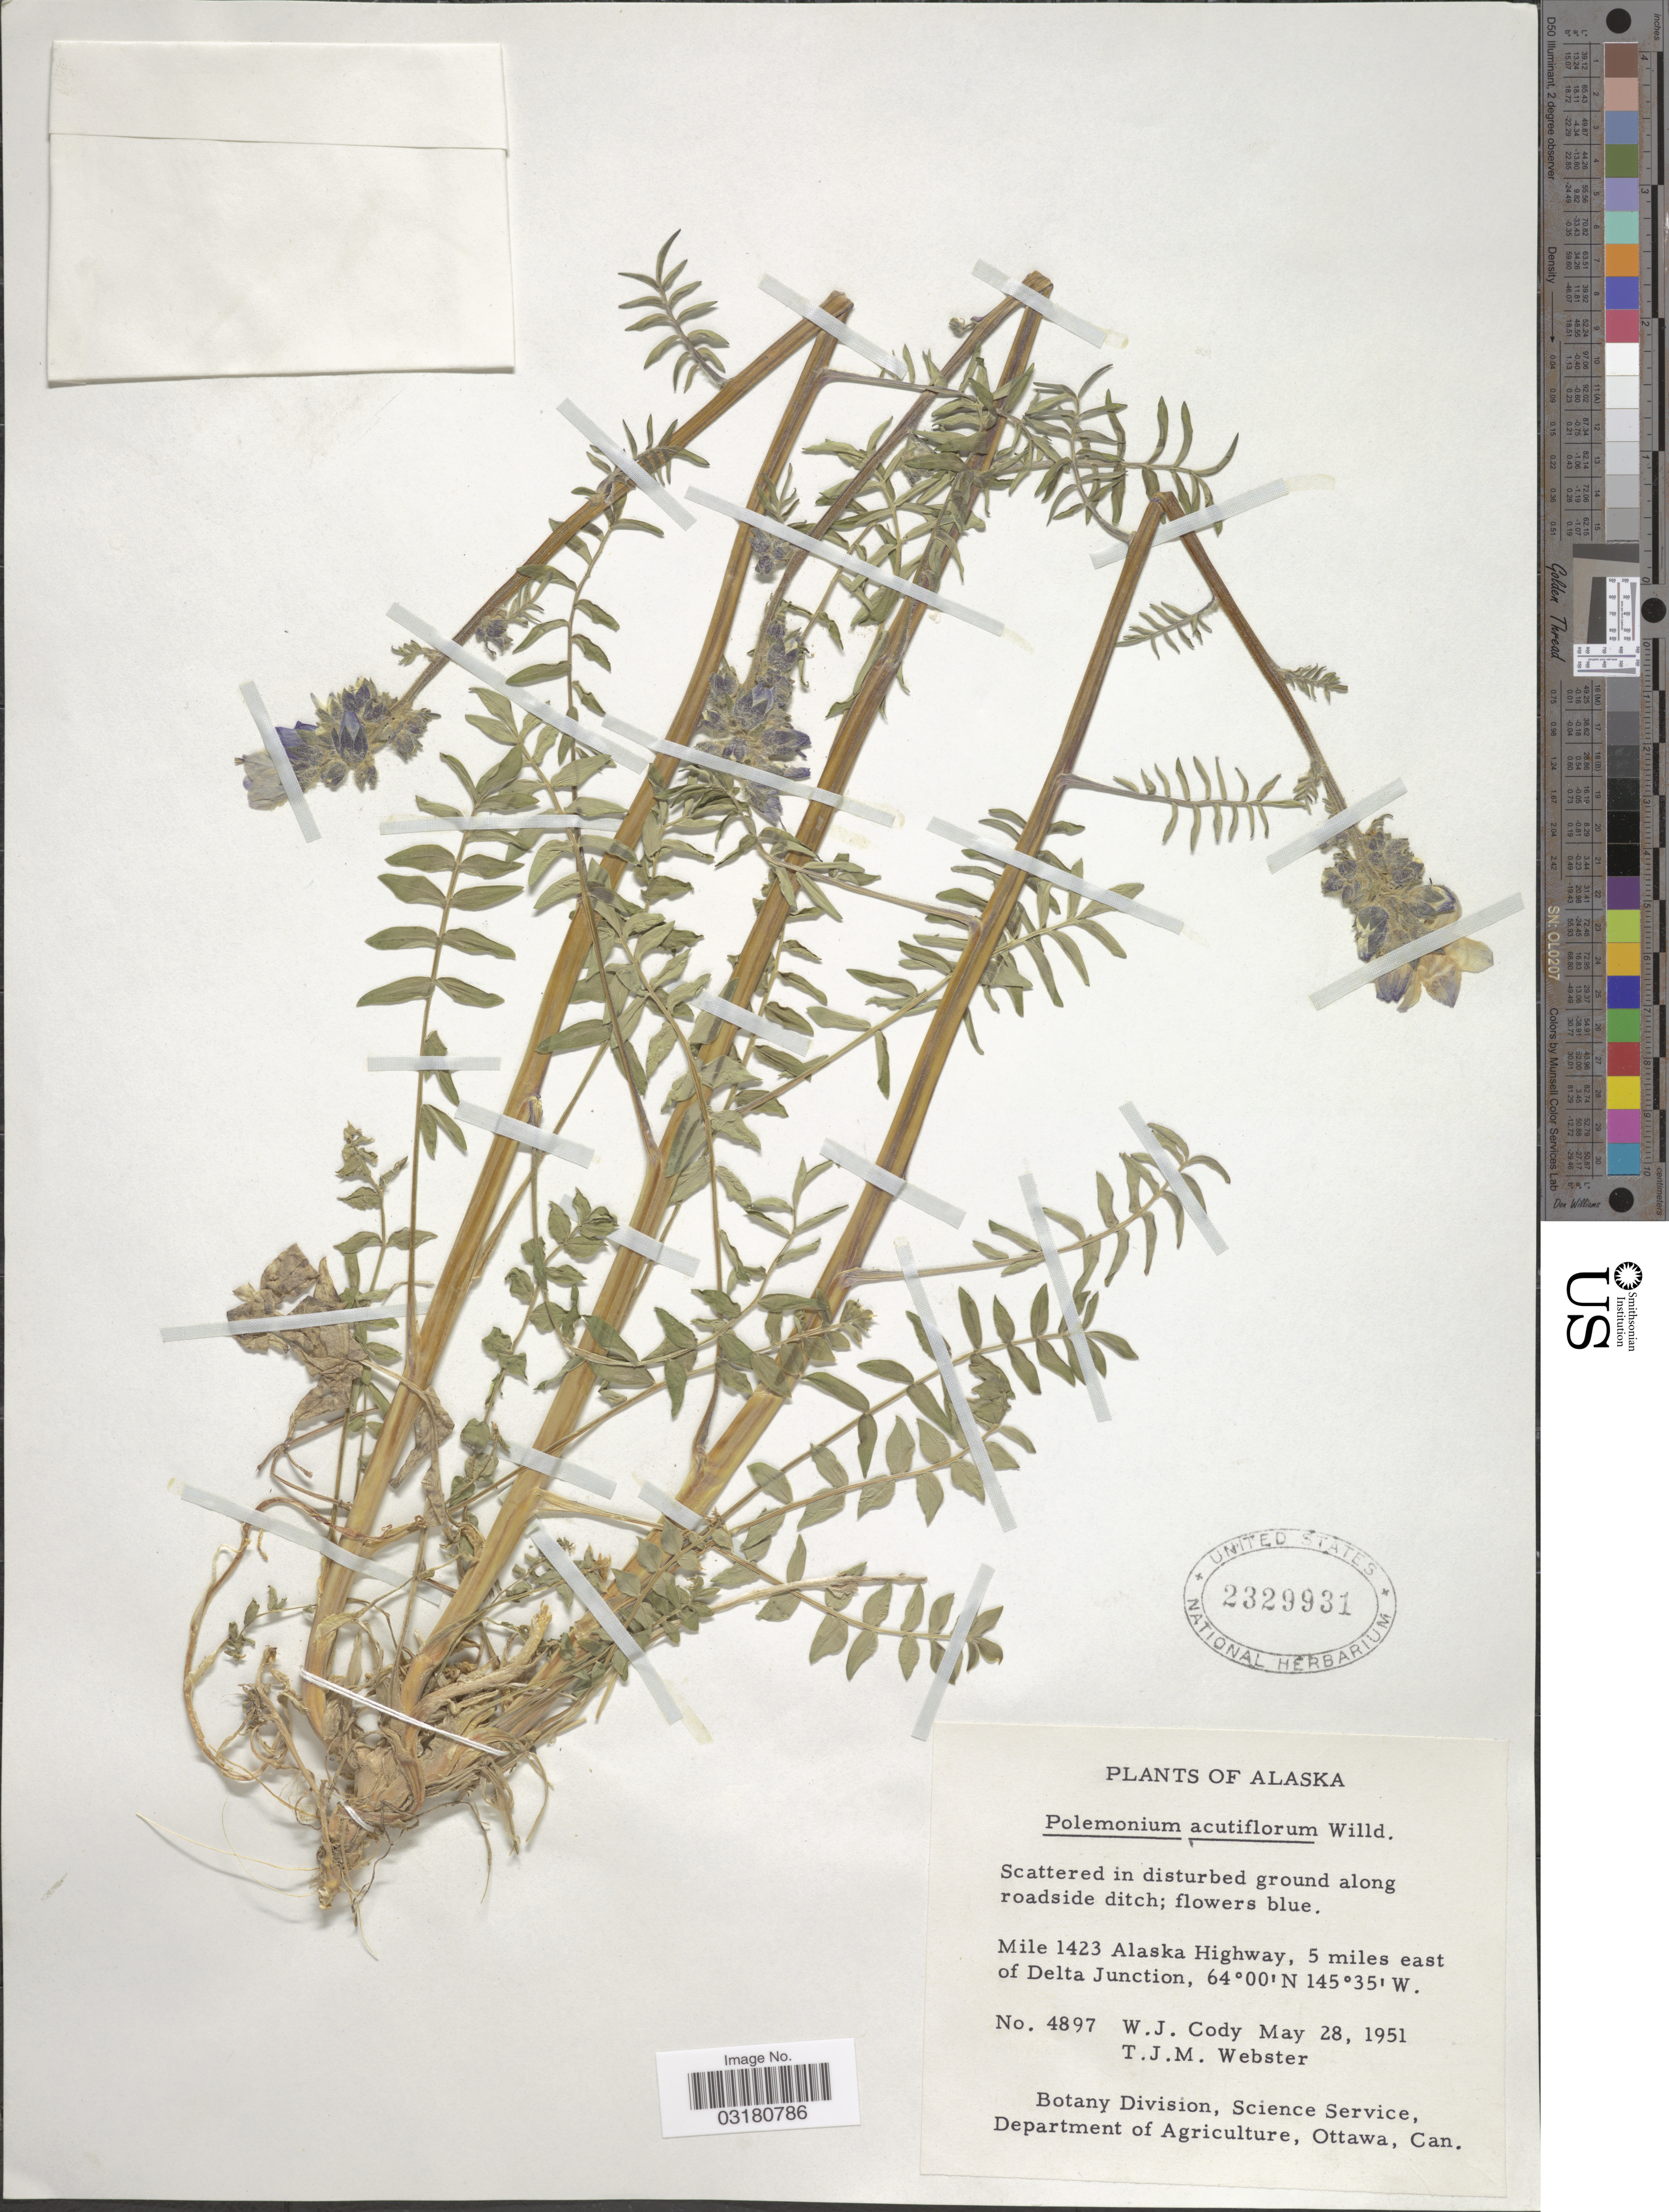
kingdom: Plantae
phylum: Tracheophyta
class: Magnoliopsida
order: Ericales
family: Polemoniaceae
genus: Polemonium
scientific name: Polemonium acutiflorum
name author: Willd. ex Roem. & Schult.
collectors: W. Cody & T. J. Webster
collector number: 4897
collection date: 1951-05-28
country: United States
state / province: Alaska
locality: Mile 1423 Alaska Highway, 5 miles east of Delta Junction.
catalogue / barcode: US 2329931